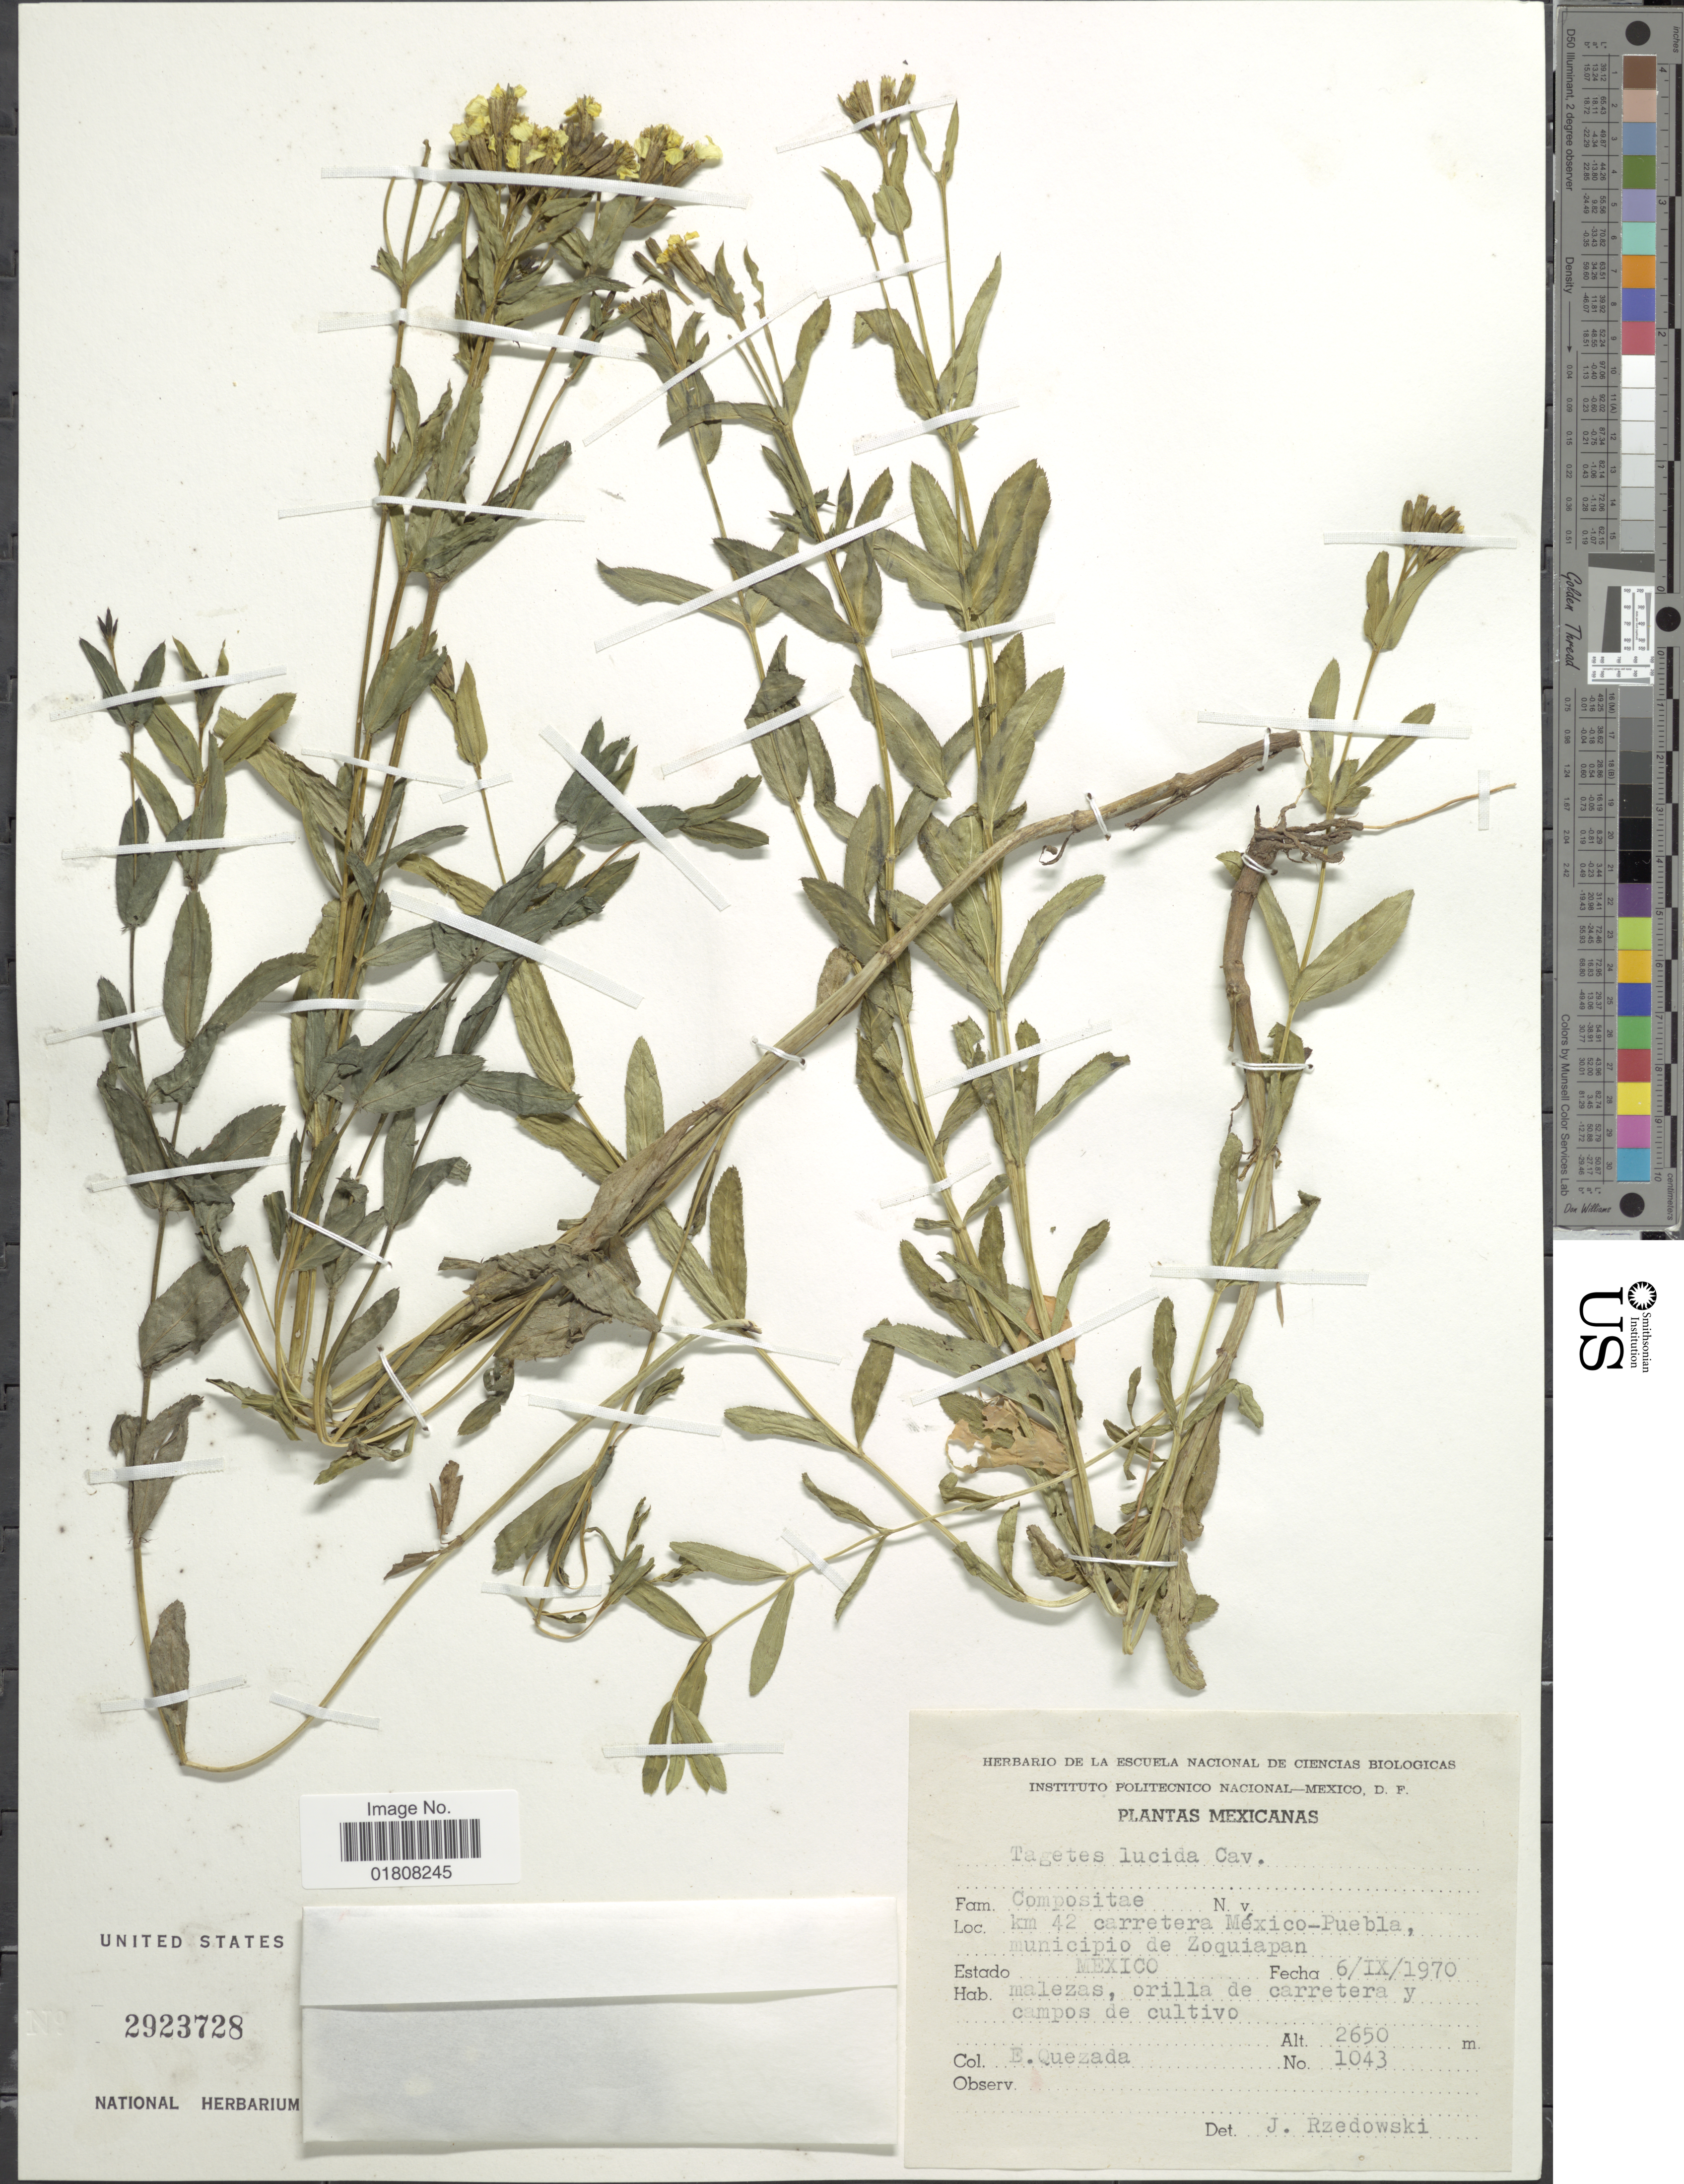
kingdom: Plantae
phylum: Tracheophyta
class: Magnoliopsida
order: Asterales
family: Asteraceae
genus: Tagetes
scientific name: Tagetes lucida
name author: Cav.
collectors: E. Quezada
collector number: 1043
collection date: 1970-09-06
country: Mexico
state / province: México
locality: Km 42 carretera Mexico-Puebla, Municipio de Zoquiapan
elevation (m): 2650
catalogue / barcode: US 2923728